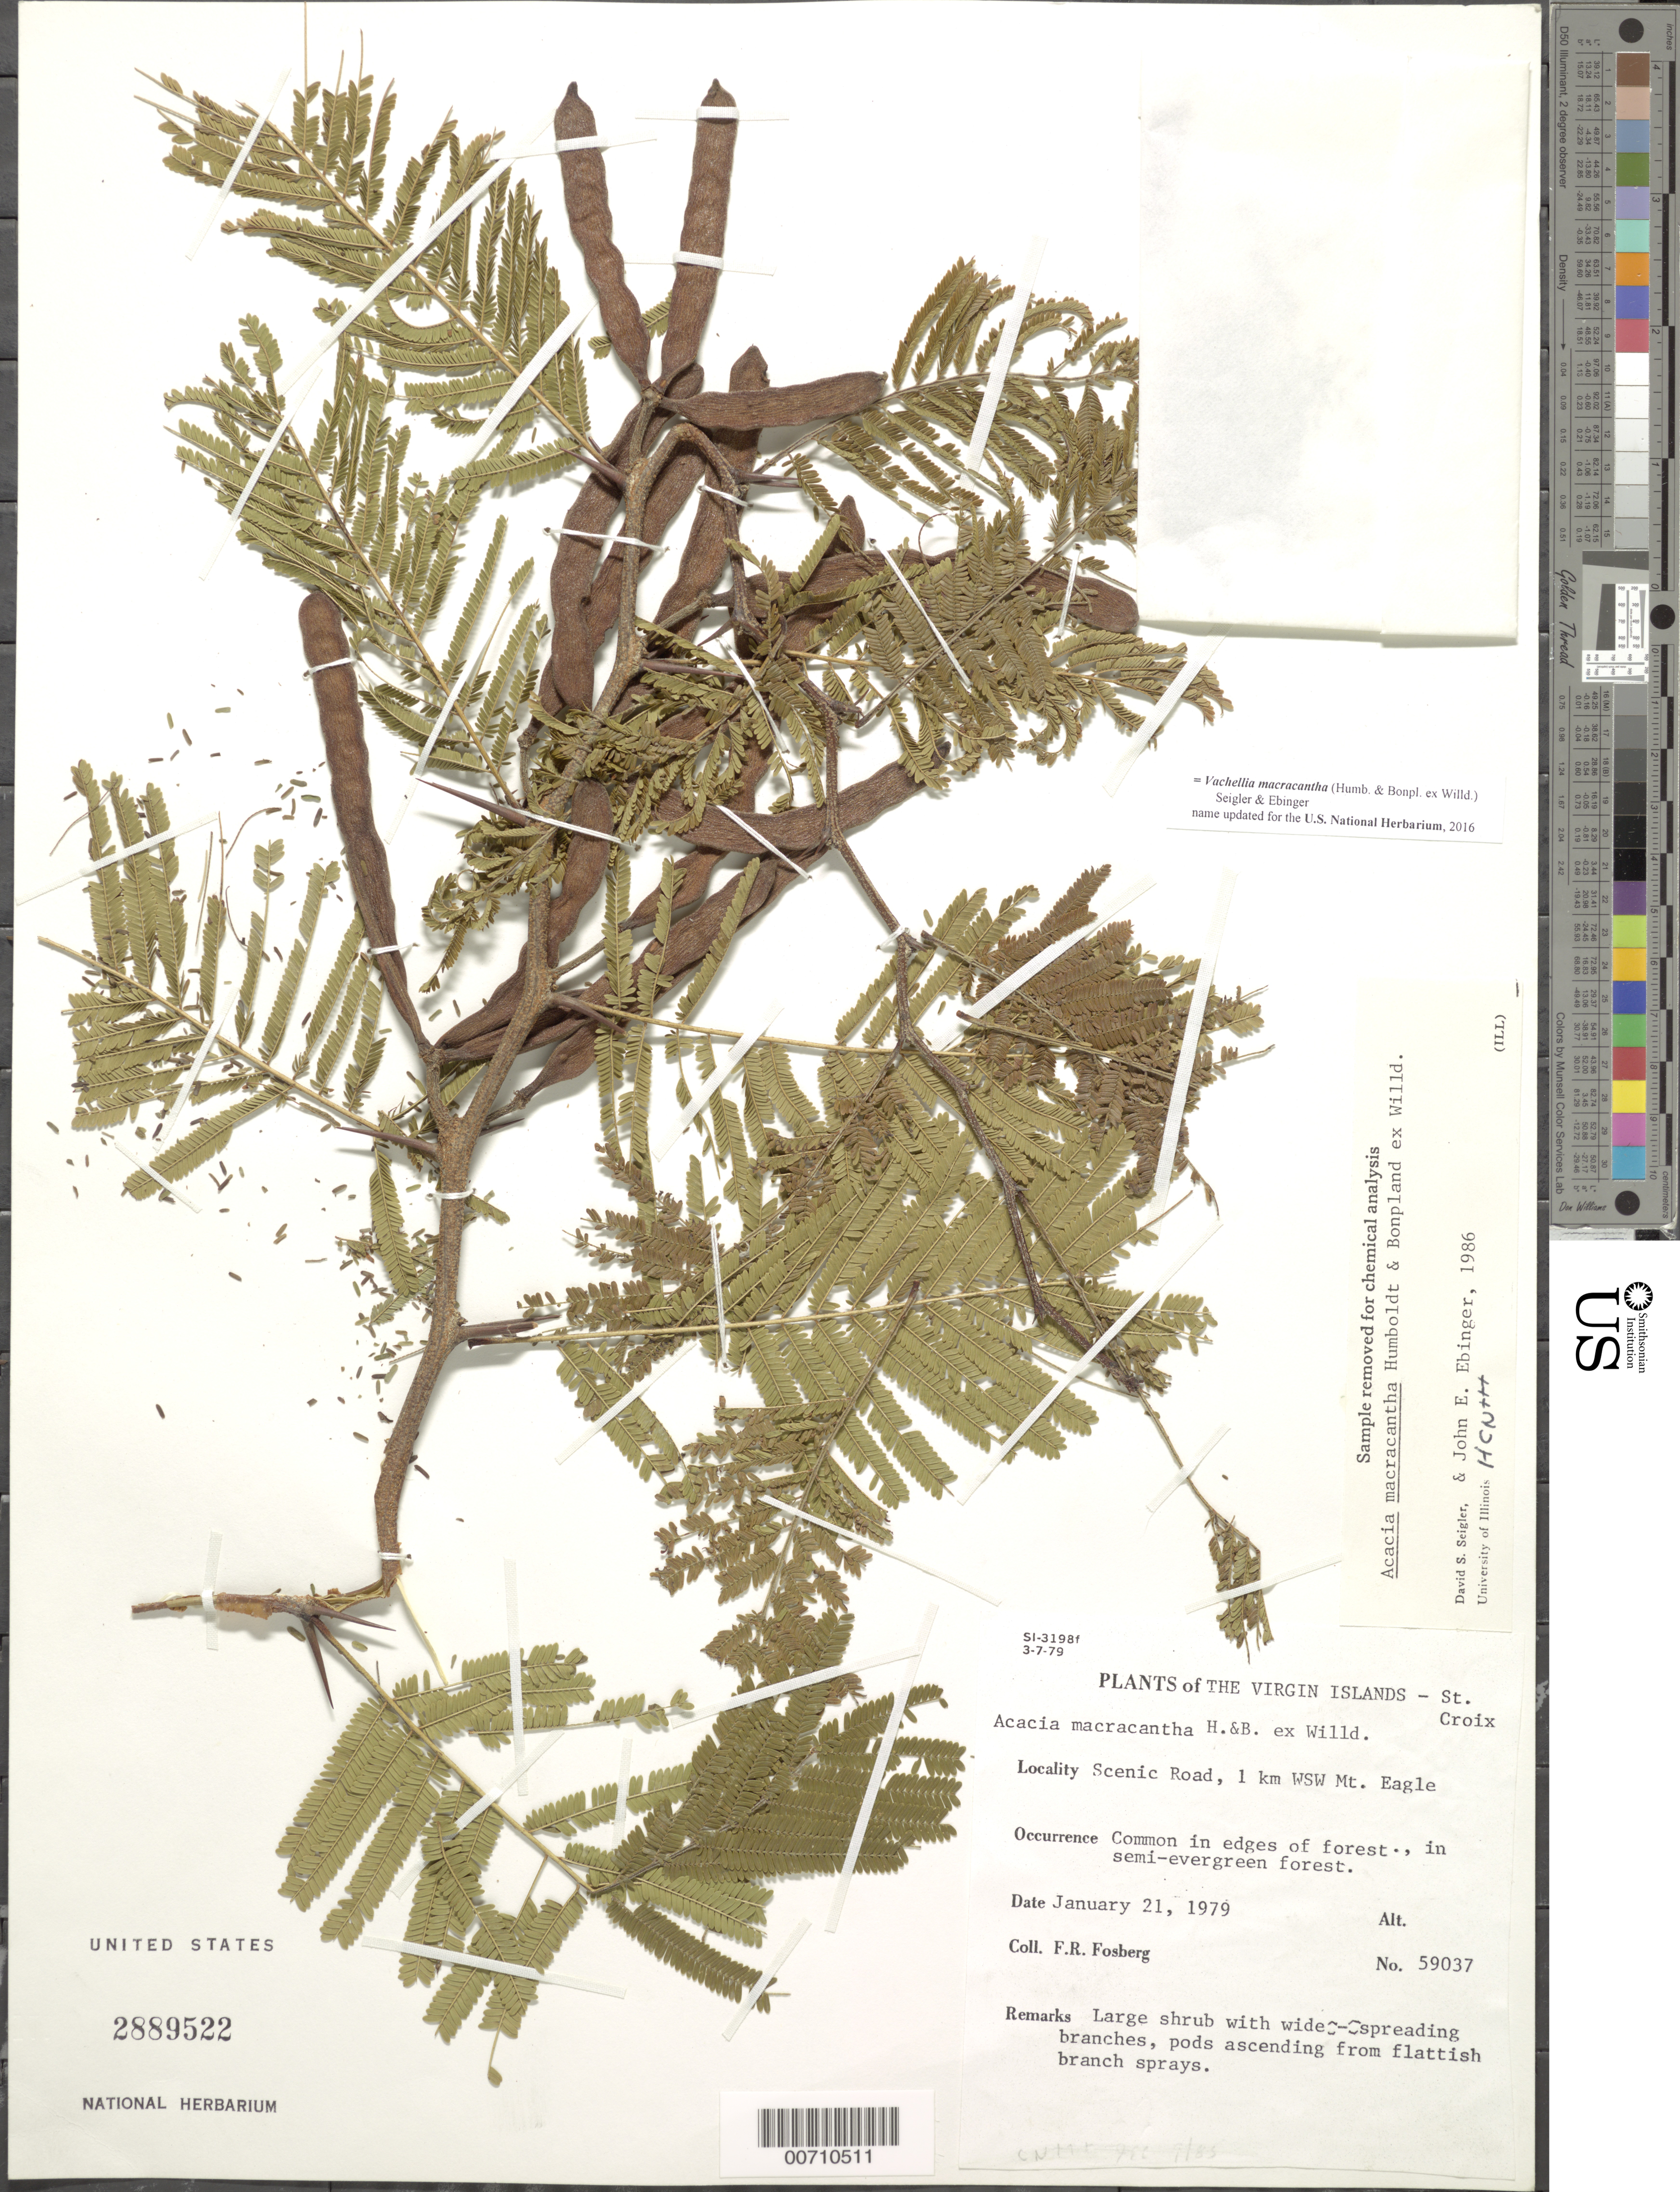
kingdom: Plantae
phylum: Tracheophyta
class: Magnoliopsida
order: Fabales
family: Fabaceae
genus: Vachellia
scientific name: Vachellia macracantha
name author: (Humb. & Bonpl. ex Willd.) Seigler & Ebinger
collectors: F. R. Fosberg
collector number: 59037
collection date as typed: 21 Jan 1979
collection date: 1979-01-21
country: U.S. Virgin Islands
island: St. Croix Island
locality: Scenic Rd., 1 km WSW Mt. Eagle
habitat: In edges of forest; semi-evergreen forest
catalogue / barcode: US 2889522